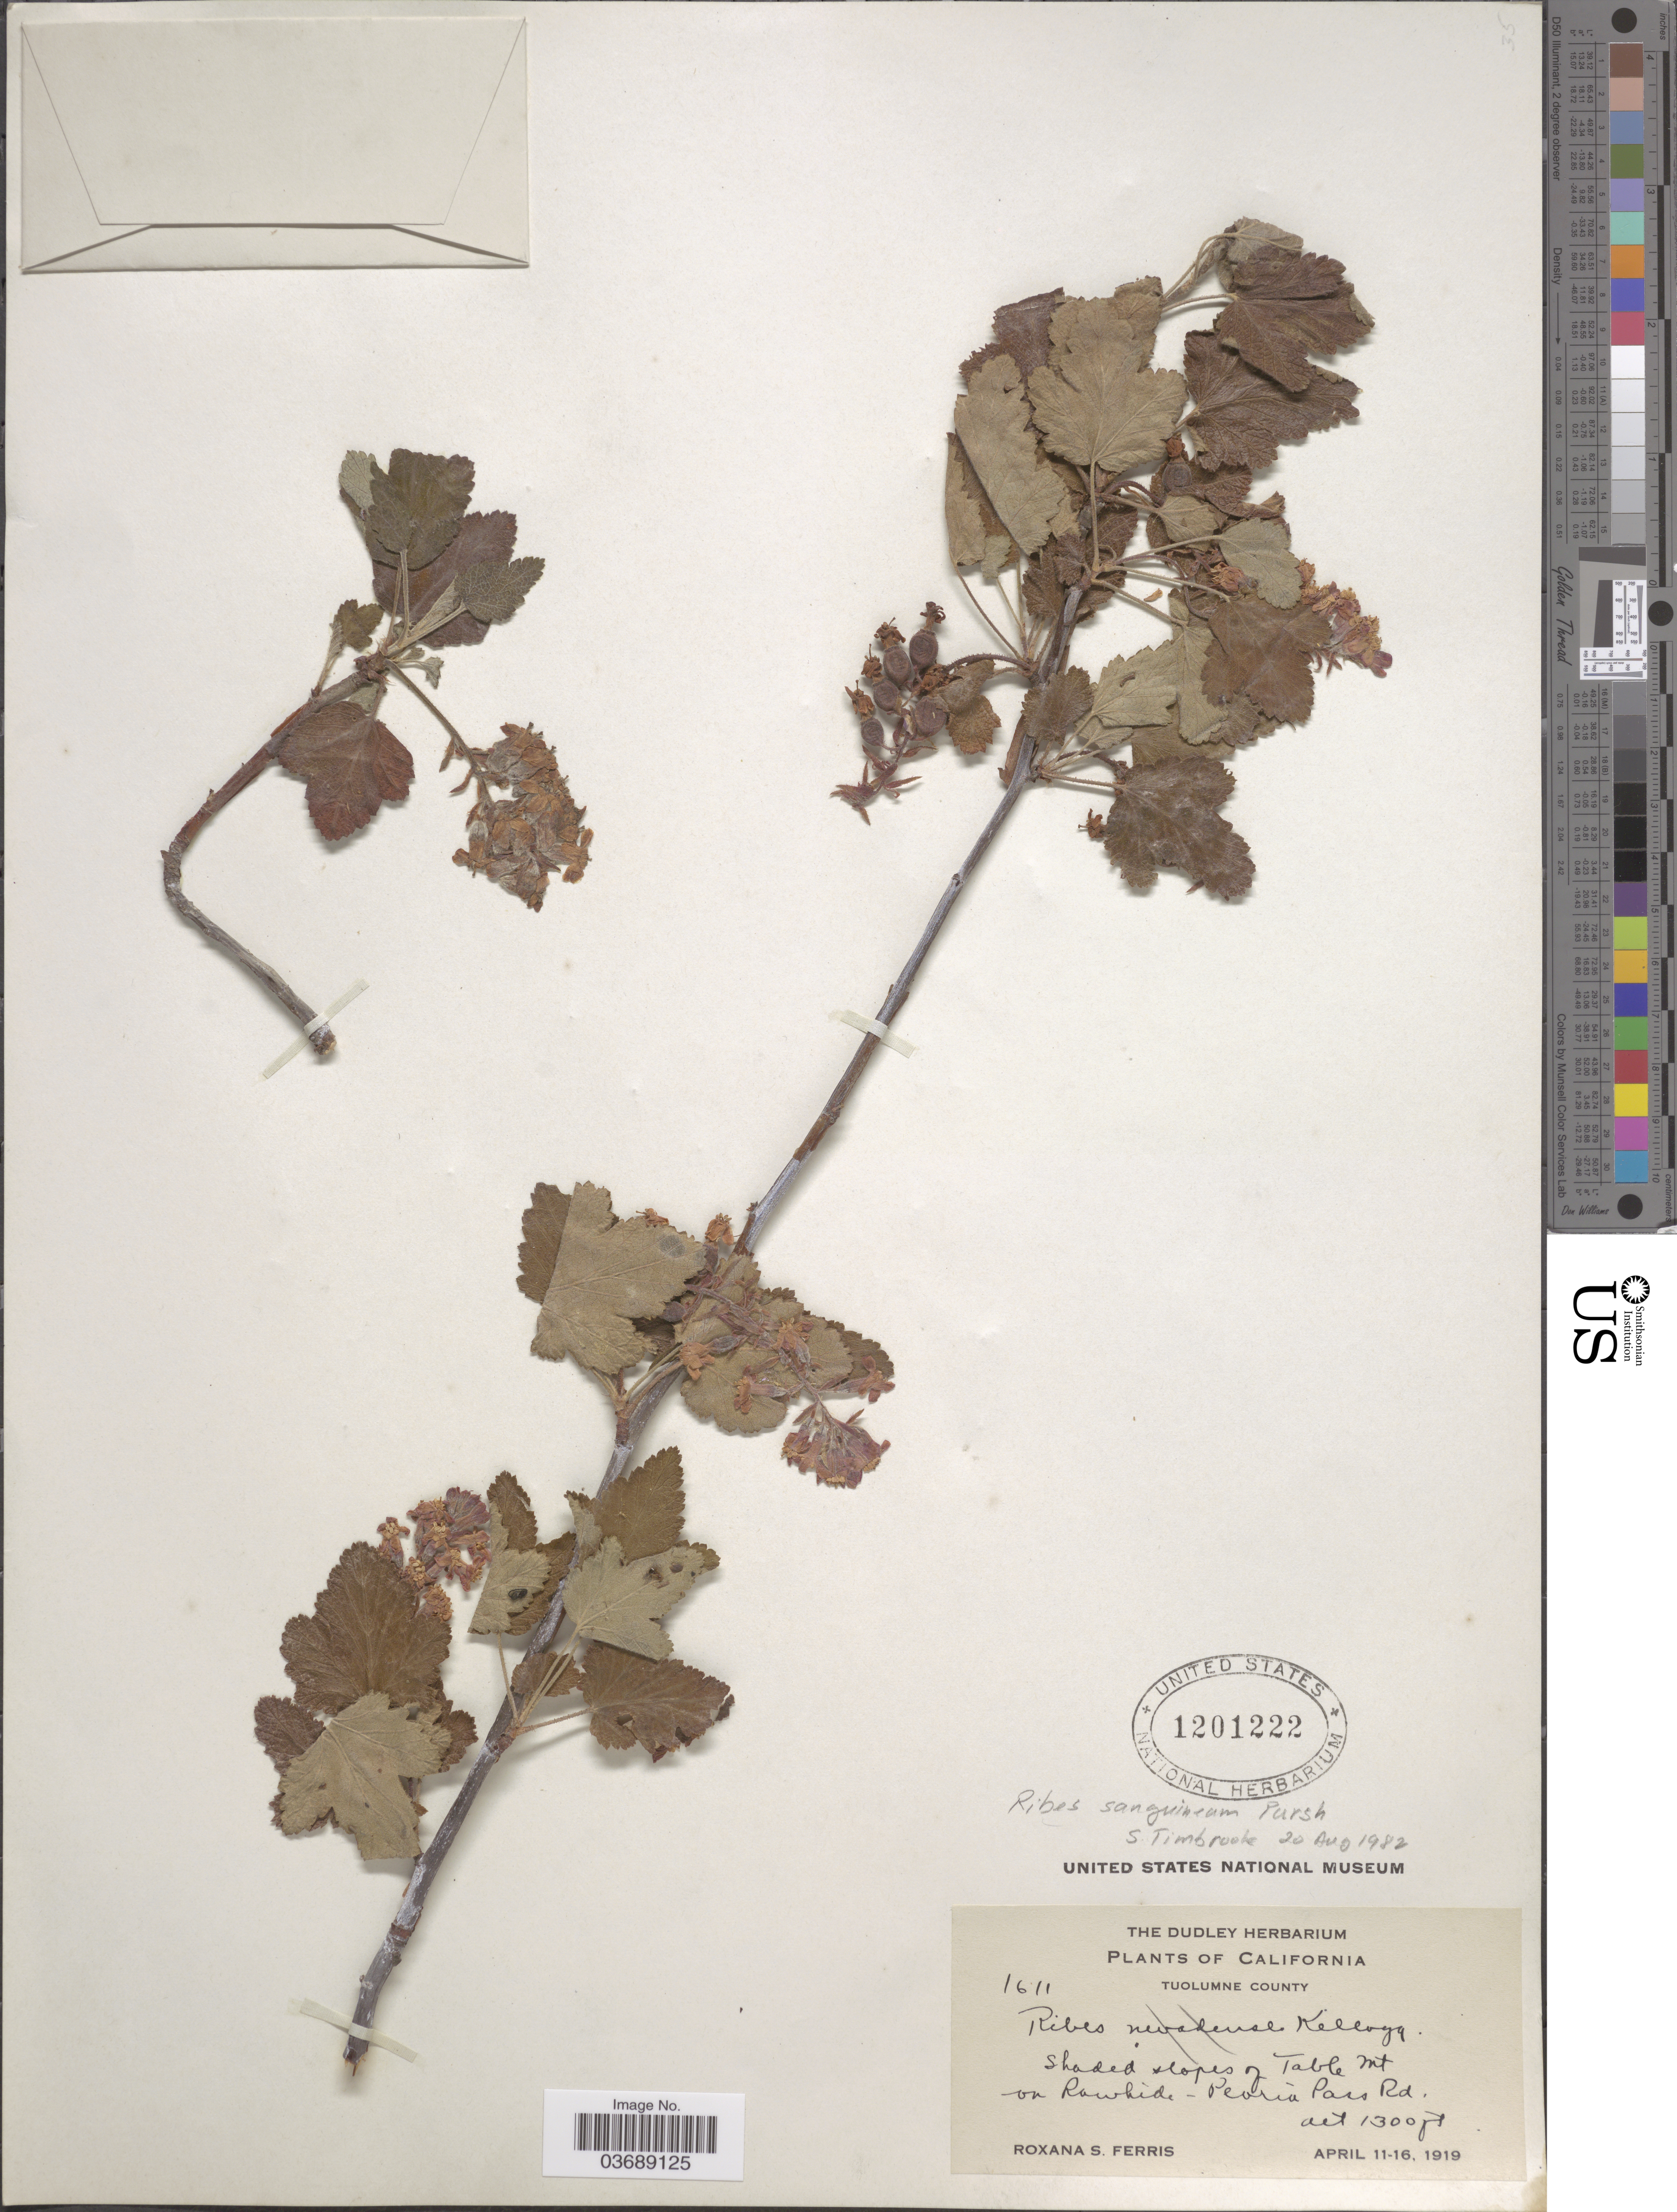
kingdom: Plantae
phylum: Tracheophyta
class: Magnoliopsida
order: Saxifragales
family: Grossulariaceae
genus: Ribes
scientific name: Ribes sanguineum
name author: Pursh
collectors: R. S. Ferris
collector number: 1611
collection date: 1919-04-11/1919-04-16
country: United States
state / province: California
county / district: Tuolumne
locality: Tuolumne County. Shaded slopes of Table Mt on Rawhide - Peoria Pass Rd.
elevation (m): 396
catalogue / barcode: US 1201222